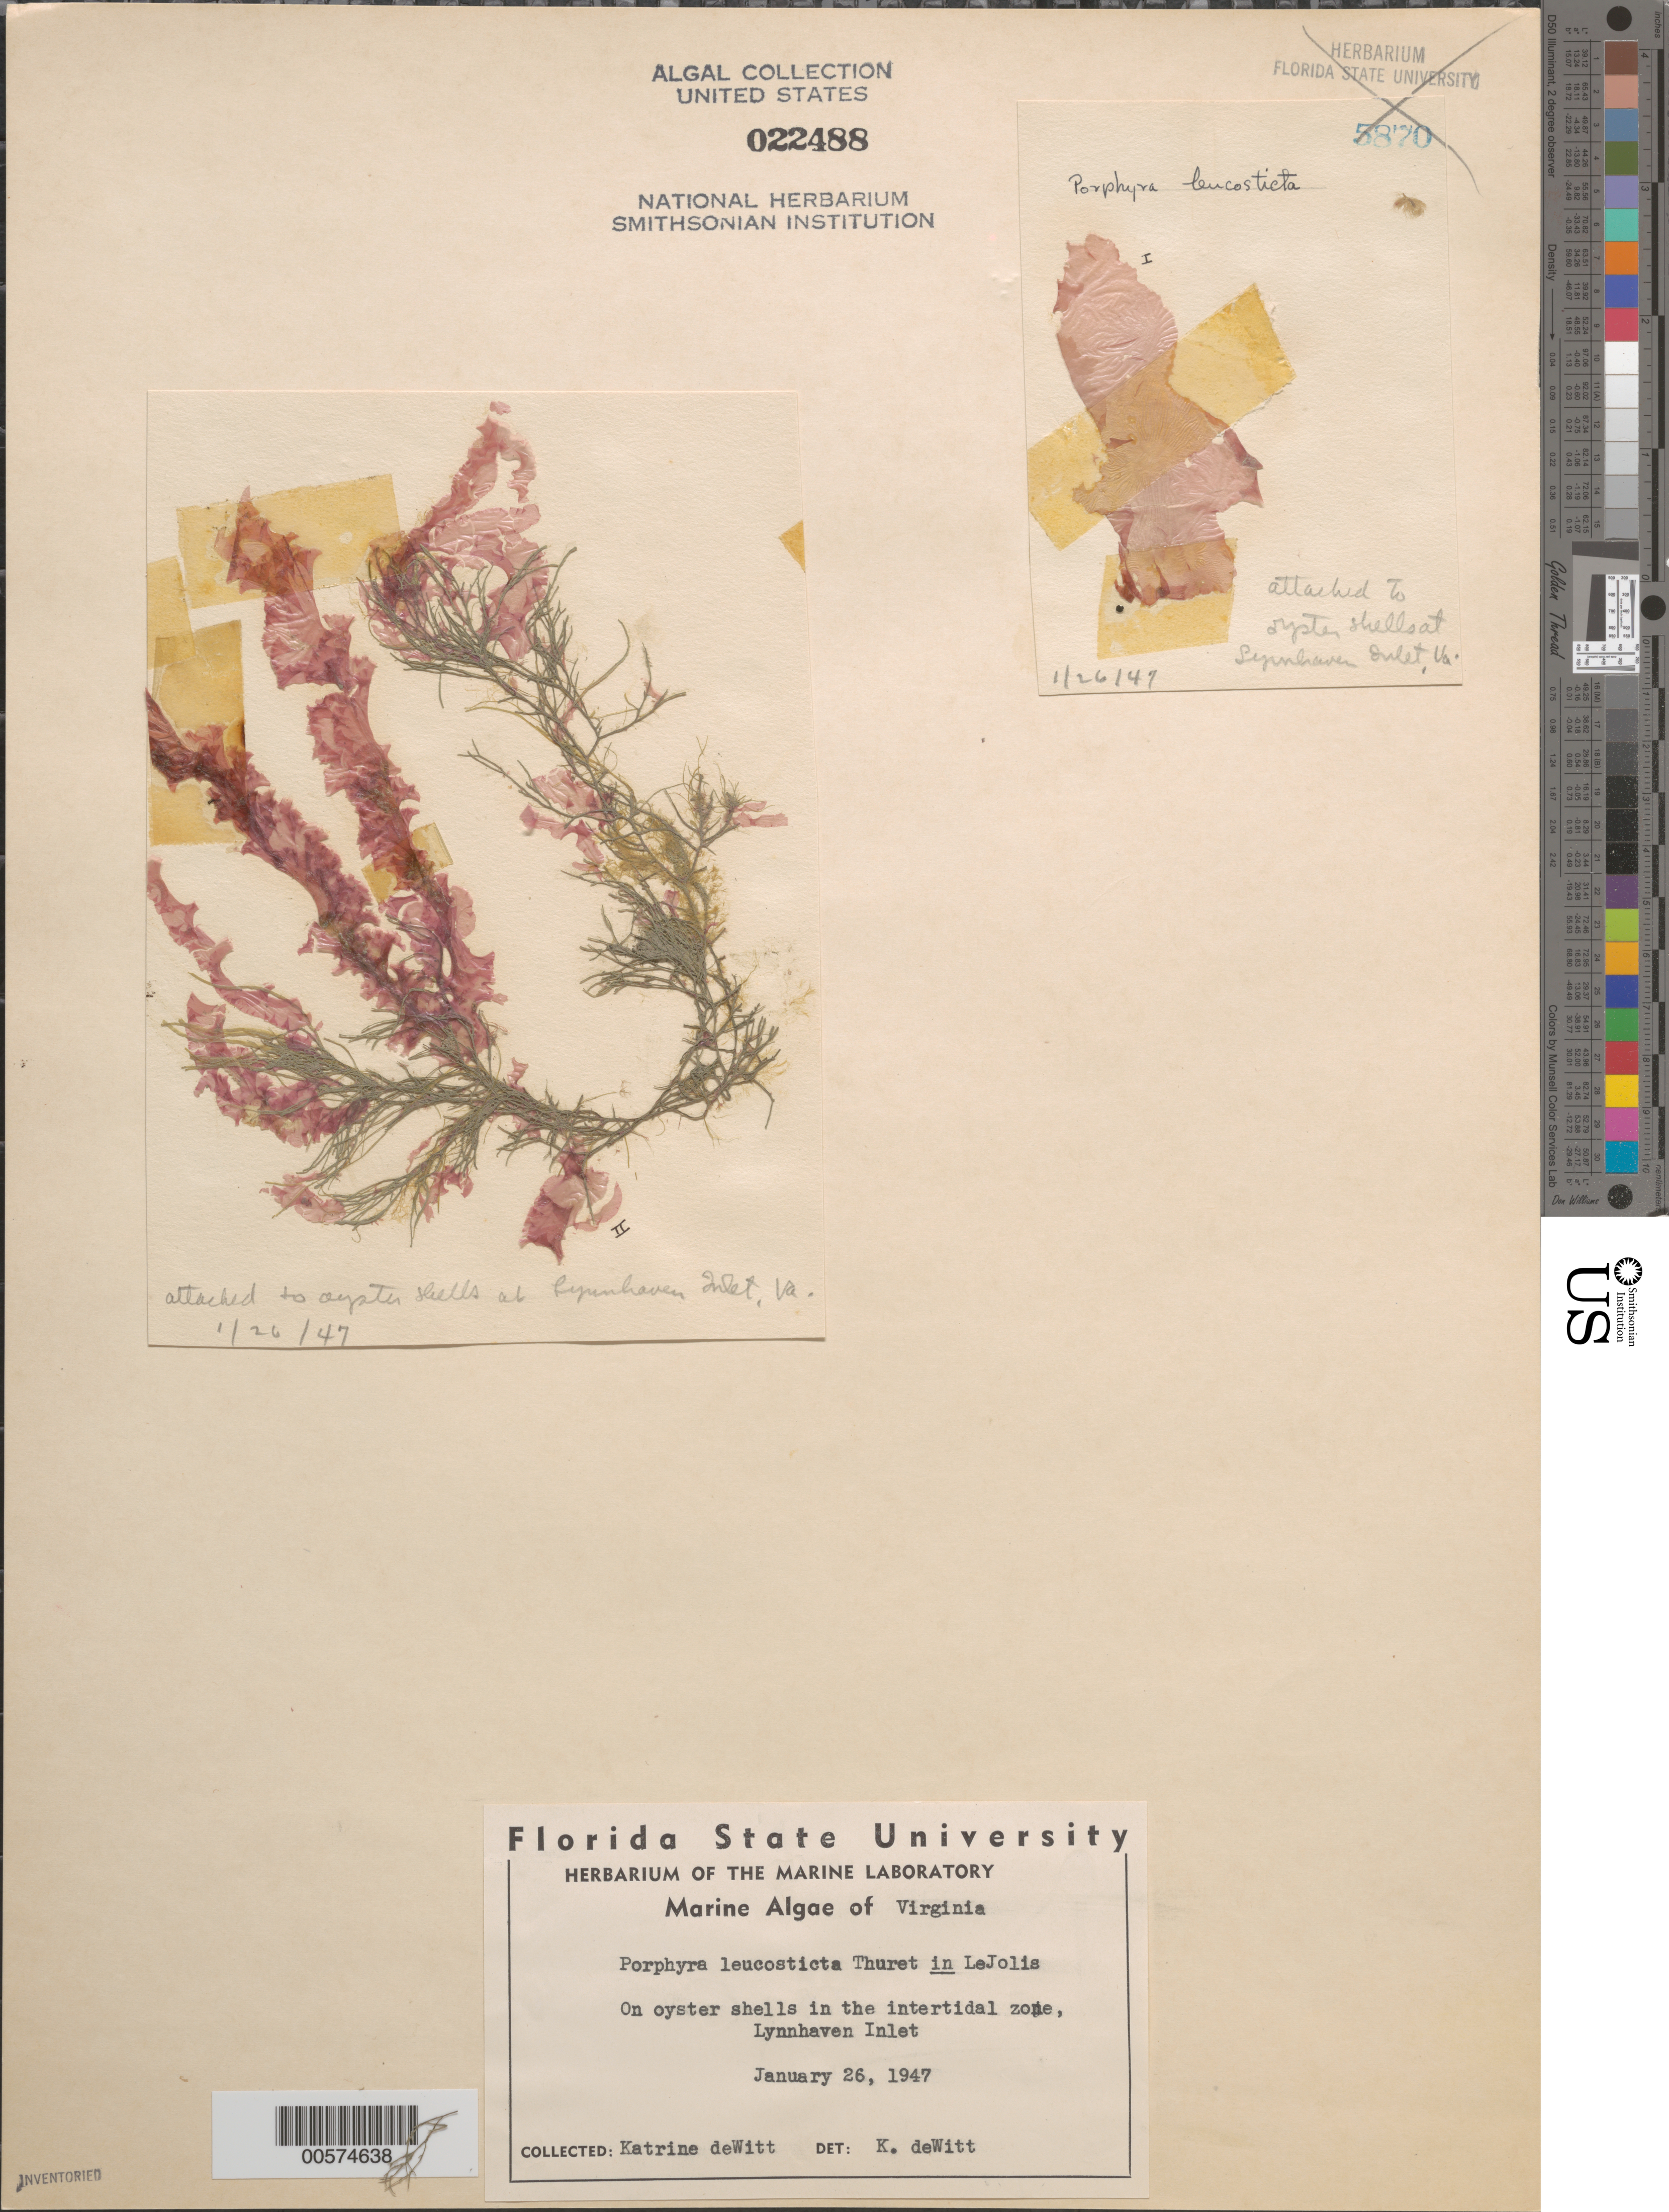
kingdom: Plantae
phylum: Rhodophyta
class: Bangiophyceae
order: Bangiales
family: Bangiaceae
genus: Pyropia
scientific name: Pyropia leucosticta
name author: (Thuret) Neefus & J. Brodie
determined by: Algae name updating Project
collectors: K. deWitt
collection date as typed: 26 Jan 1947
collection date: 1947-01-26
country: United States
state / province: Virginia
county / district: City of Virginia Beach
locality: Lynnhaven Inlet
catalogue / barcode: US 22488